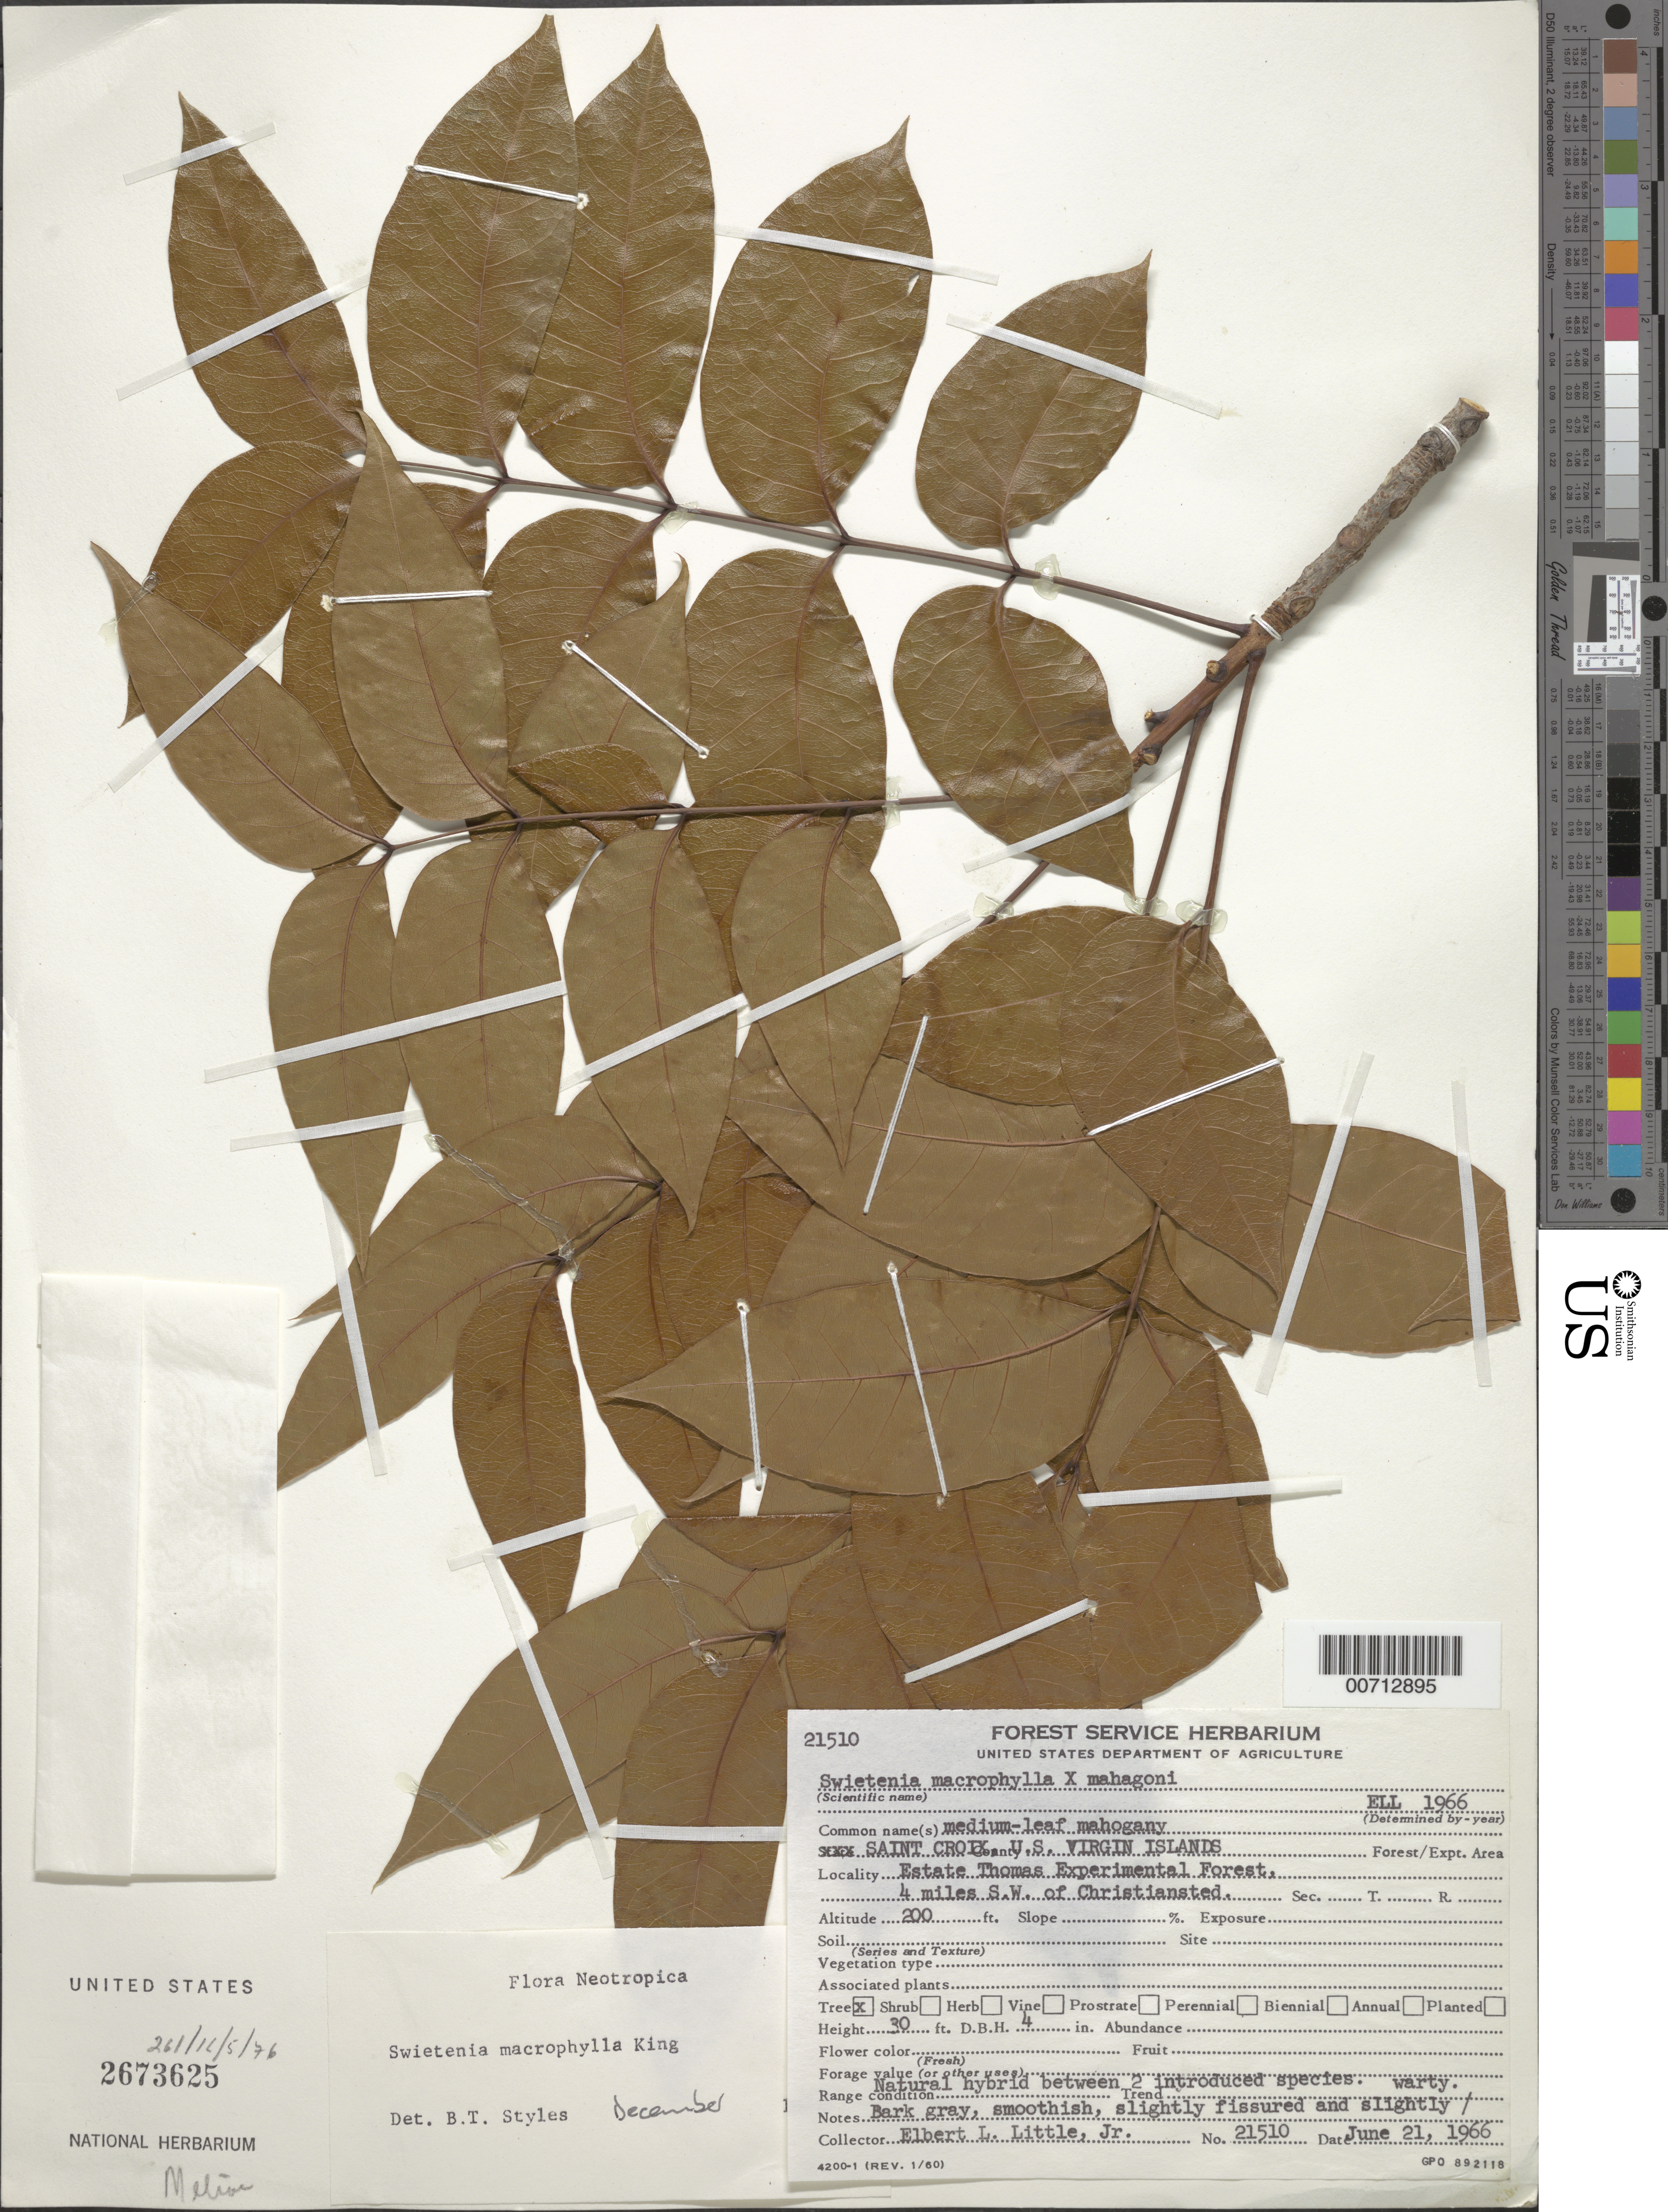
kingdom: Plantae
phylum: Tracheophyta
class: Magnoliopsida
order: Sapindales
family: Meliaceae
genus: Swietenia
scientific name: Swietenia macrophylla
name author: King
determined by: Styles, B. T.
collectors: E. L. Little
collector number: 21510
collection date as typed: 21 Jun 1966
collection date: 1966-06-21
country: U.S. Virgin Islands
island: St. Croix Island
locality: Estate Thomas Exp. Forest, 4 mi SW of Christiansted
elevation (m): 61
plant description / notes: Common name: Medium leaf mahogany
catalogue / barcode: US 2673625